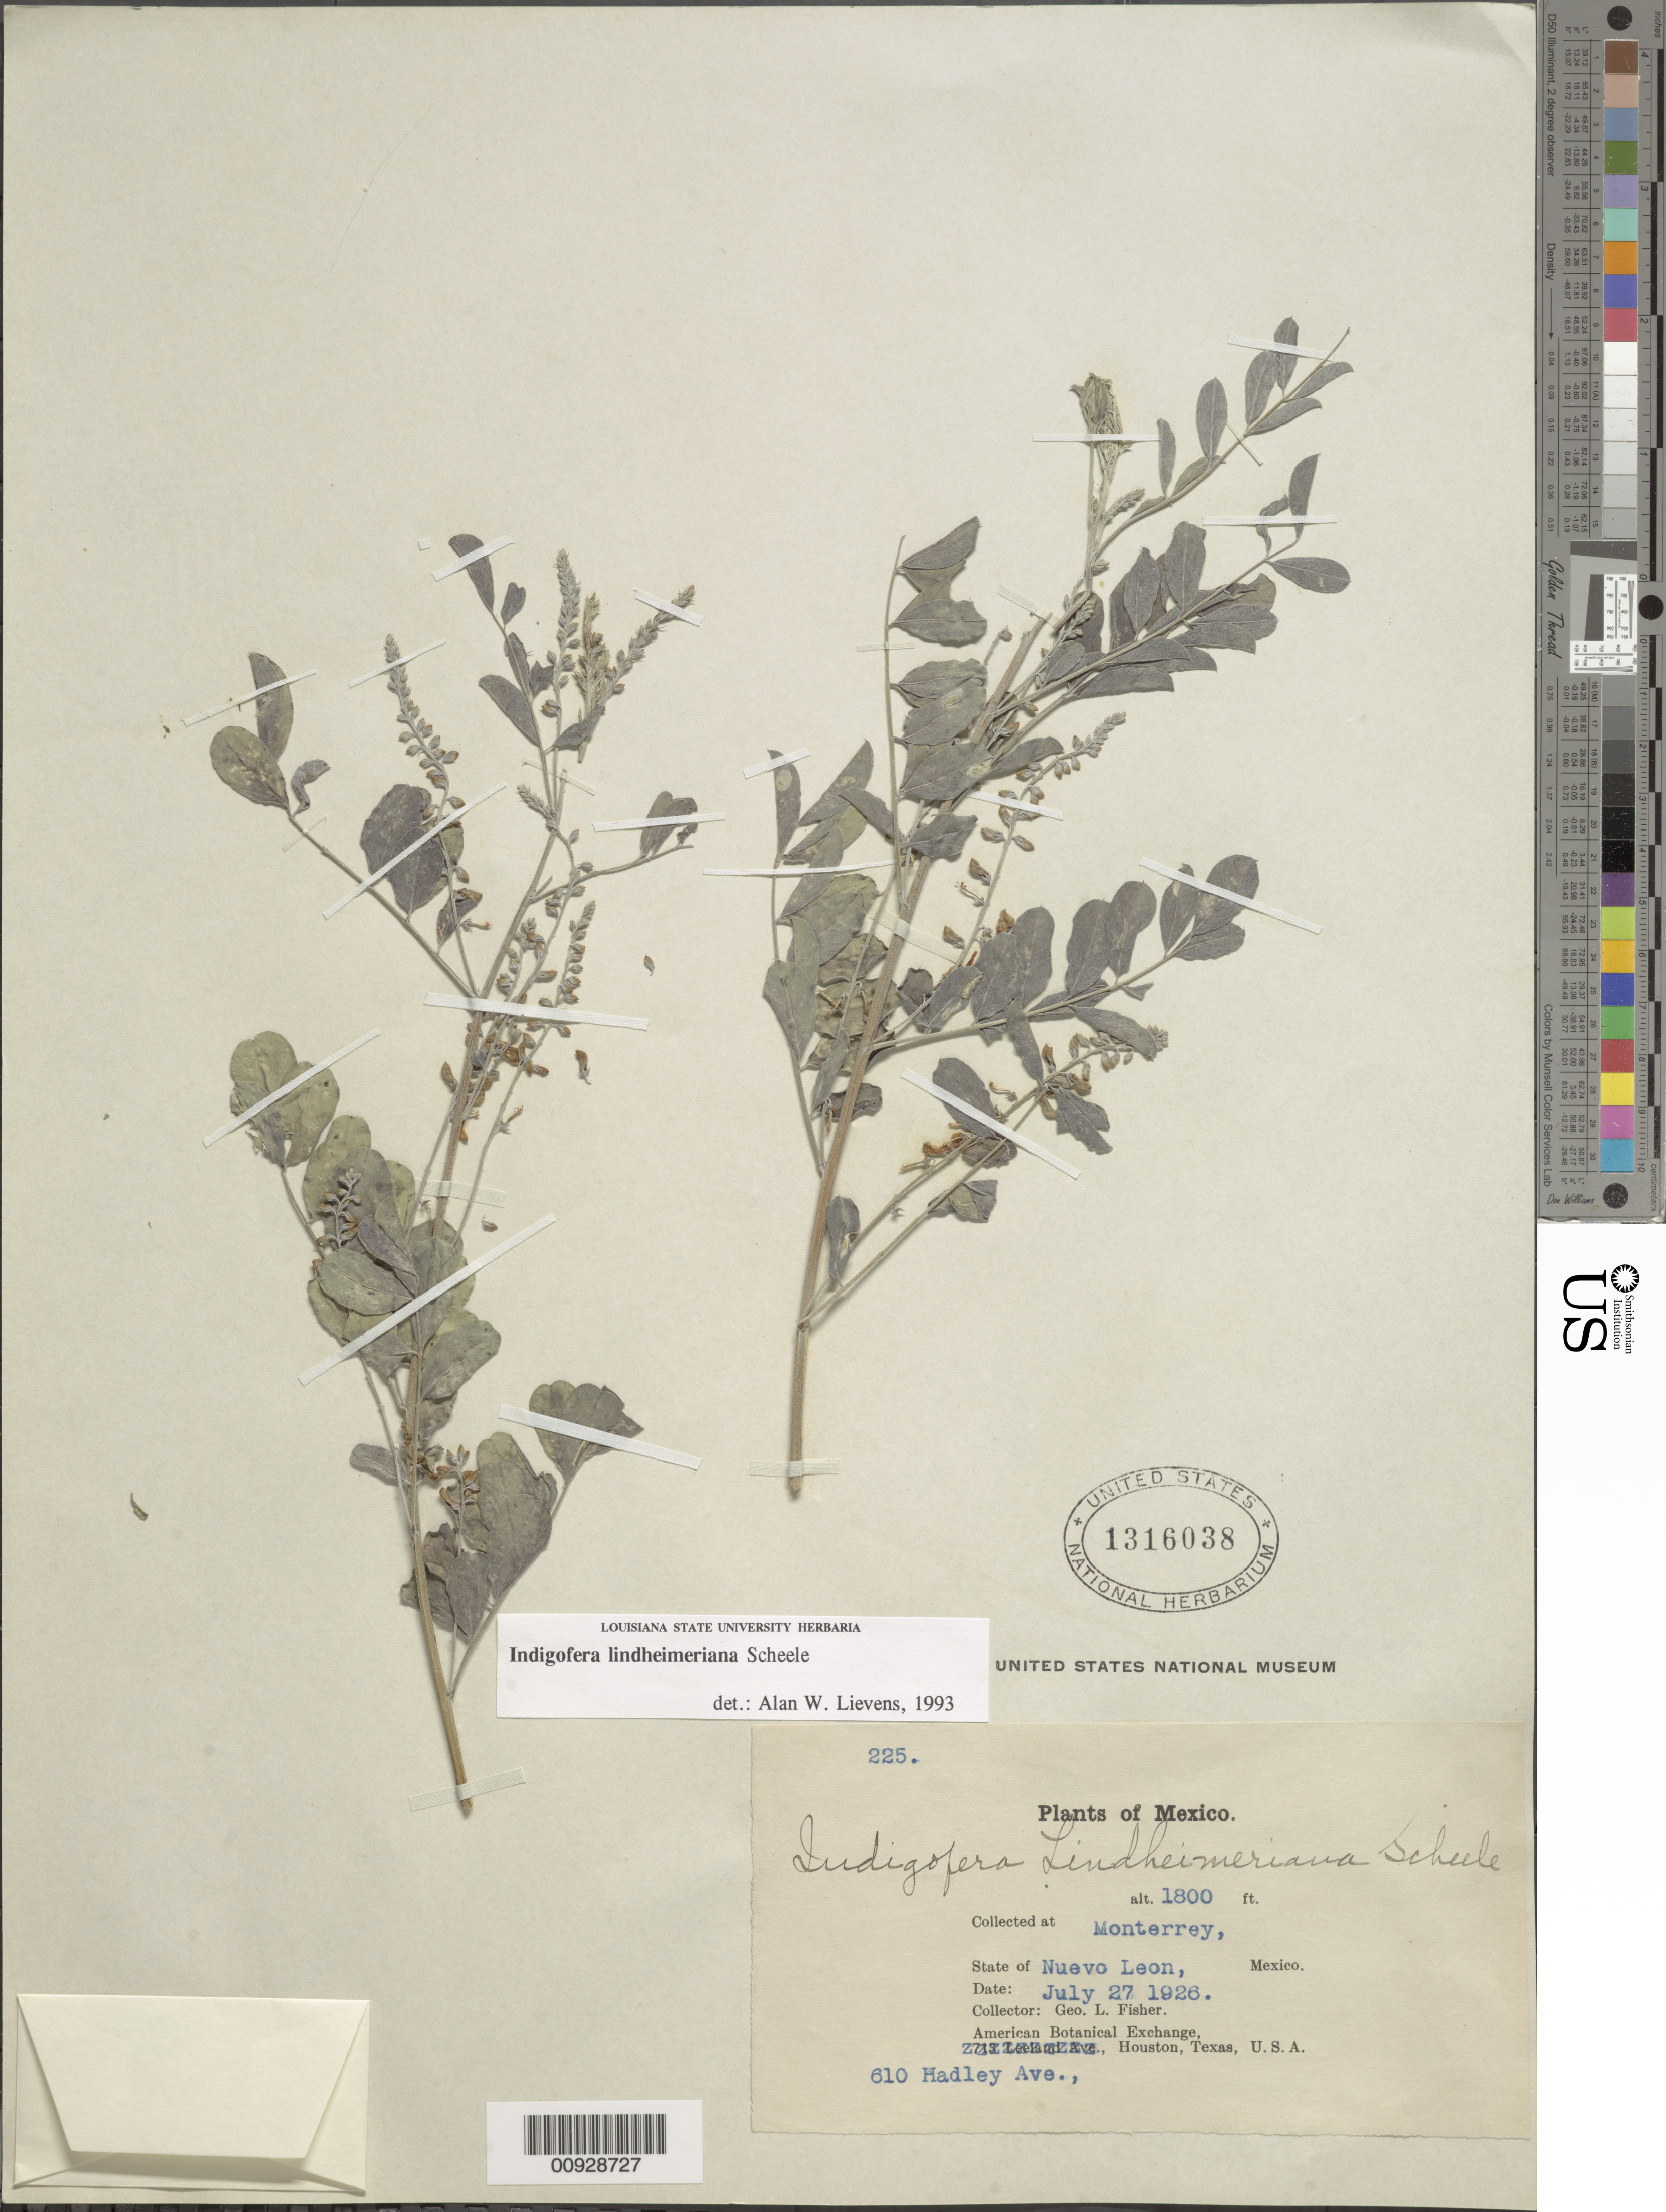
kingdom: Plantae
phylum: Tracheophyta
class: Magnoliopsida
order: Fabales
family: Fabaceae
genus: Indigofera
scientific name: Indigofera lindheimeriana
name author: Scheele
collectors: G. L. Fisher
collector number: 225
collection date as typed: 27 Jul 1926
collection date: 1926-07-27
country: Mexico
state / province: Nuevo León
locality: Monterrey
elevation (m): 549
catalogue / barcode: US 1316038